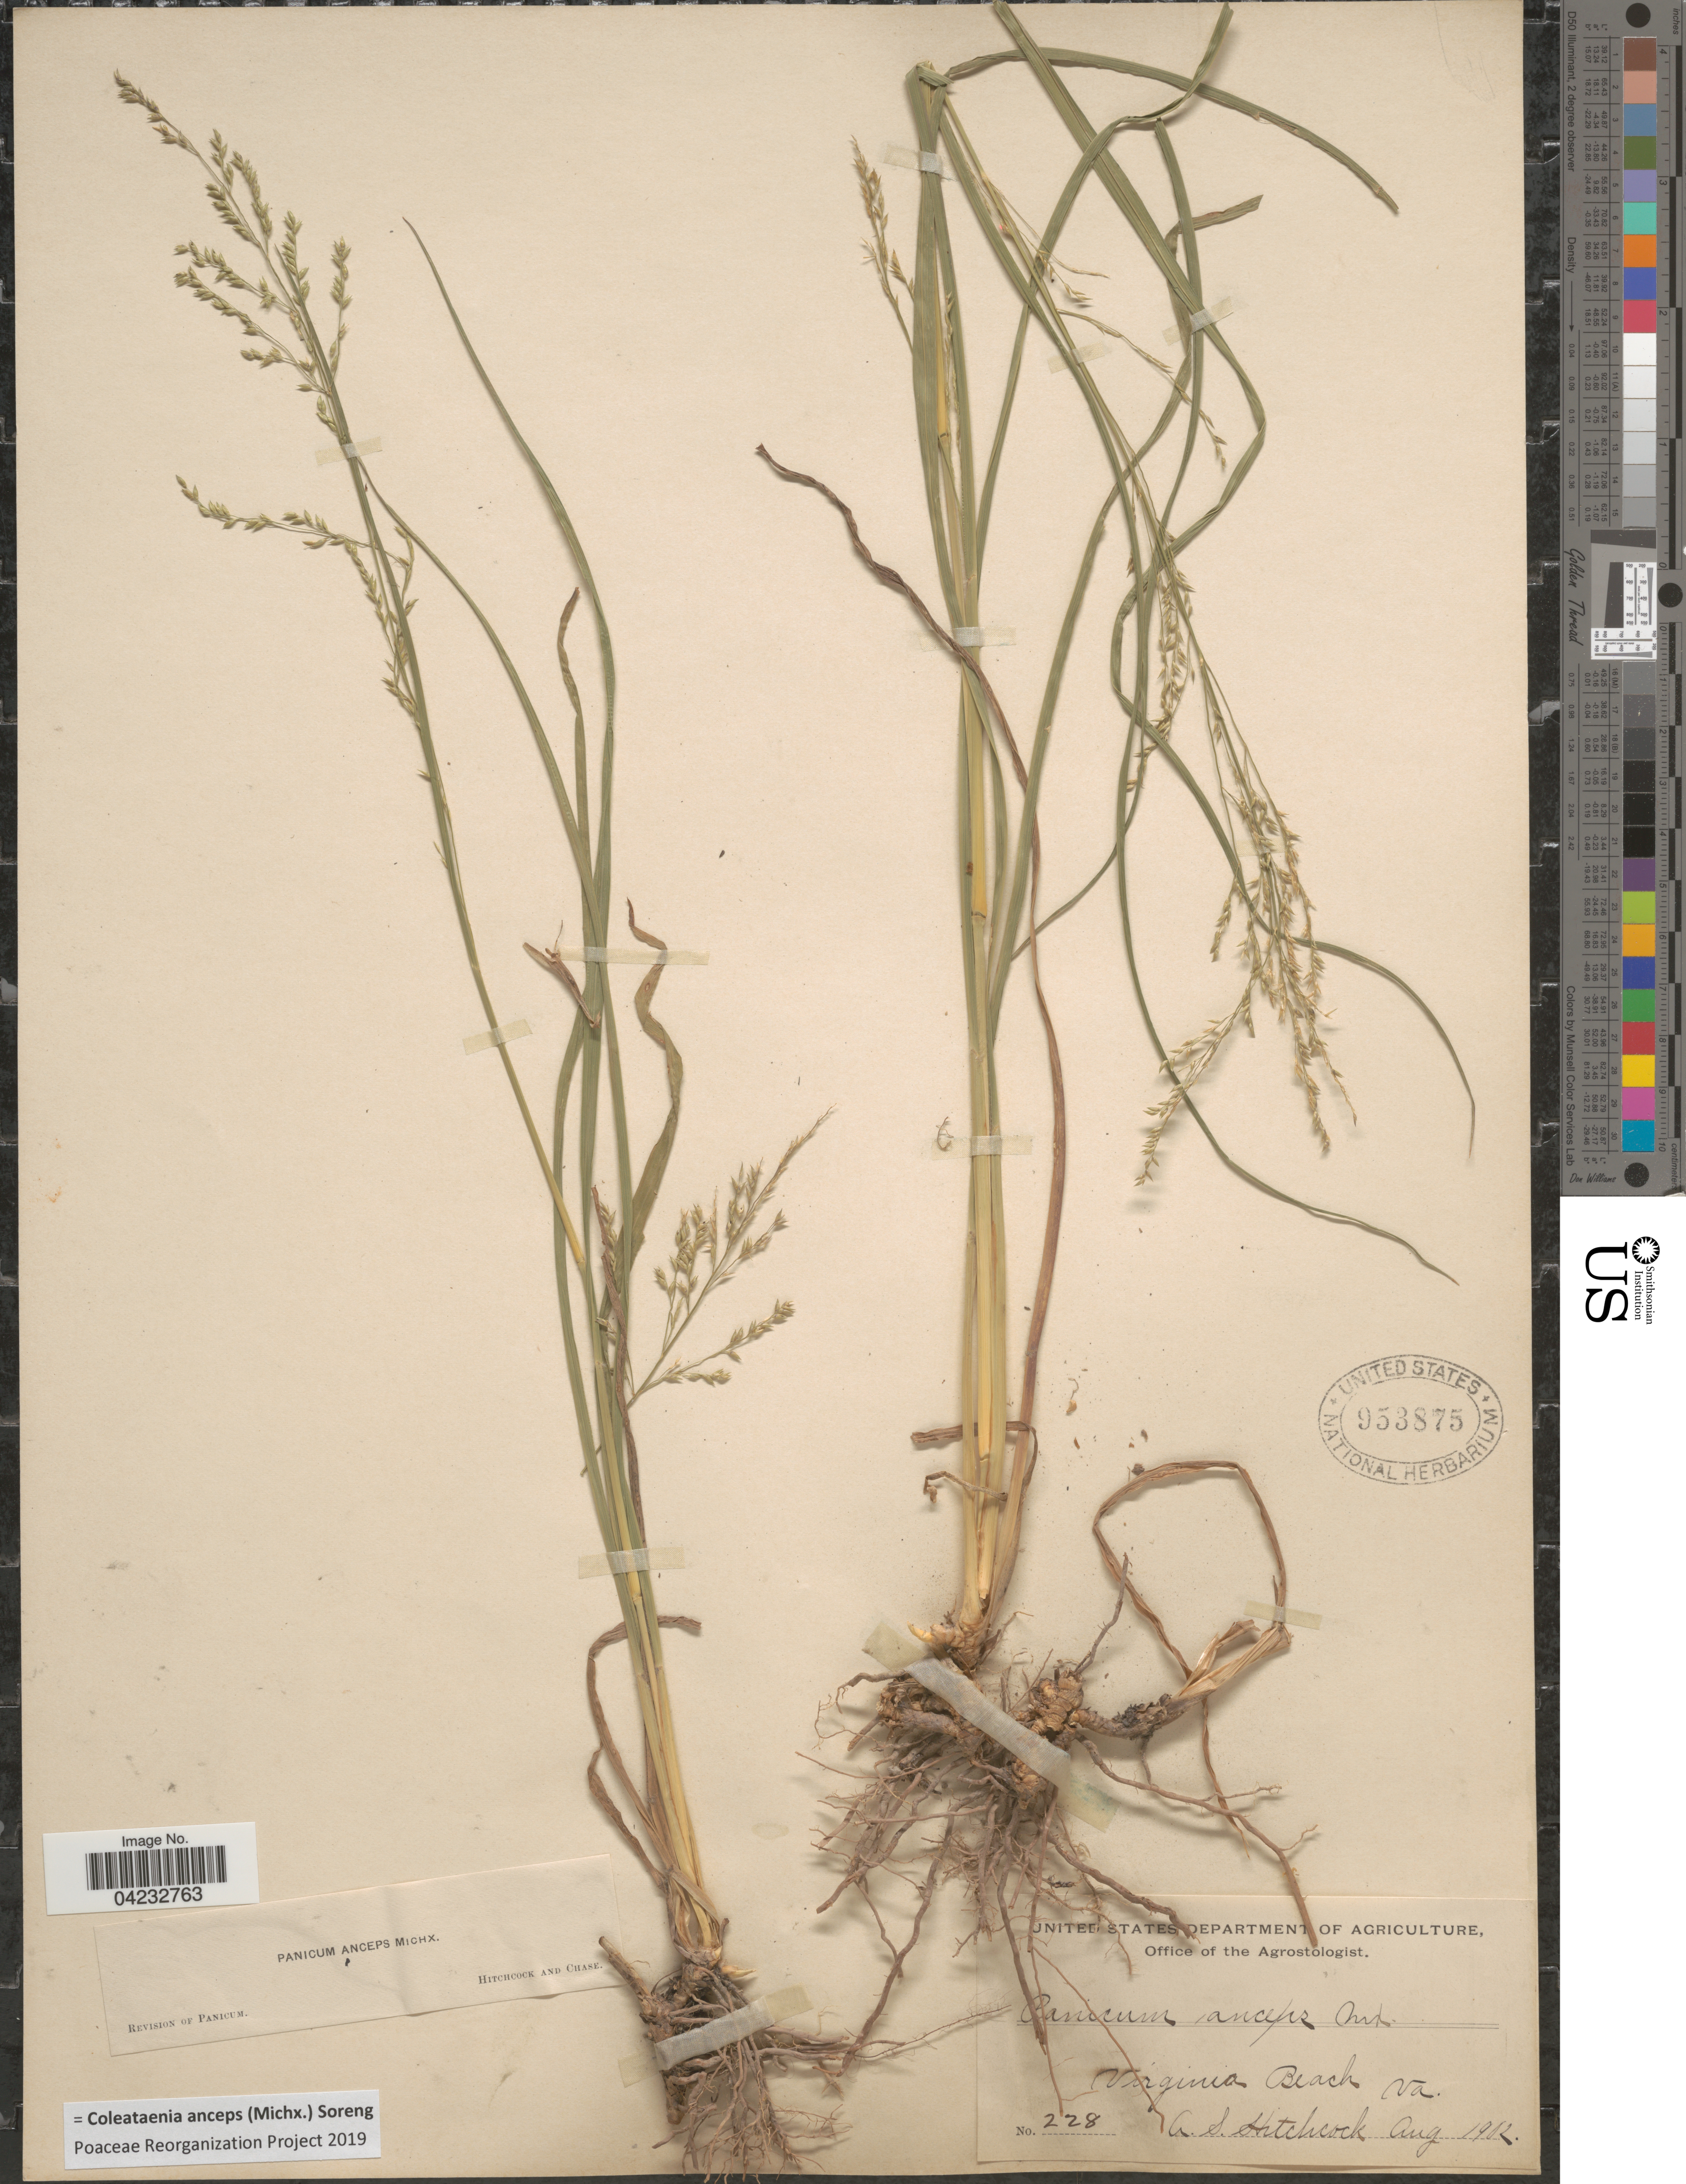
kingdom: Plantae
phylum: Tracheophyta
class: Liliopsida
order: Poales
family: Poaceae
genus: Coleataenia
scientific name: Coleataenia anceps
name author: (Michx.) Soreng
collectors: A. S. Hitchcock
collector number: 228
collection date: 1902-08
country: United States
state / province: Virginia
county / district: City of Virginia Beach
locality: Virginia Beach.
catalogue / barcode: US 953875